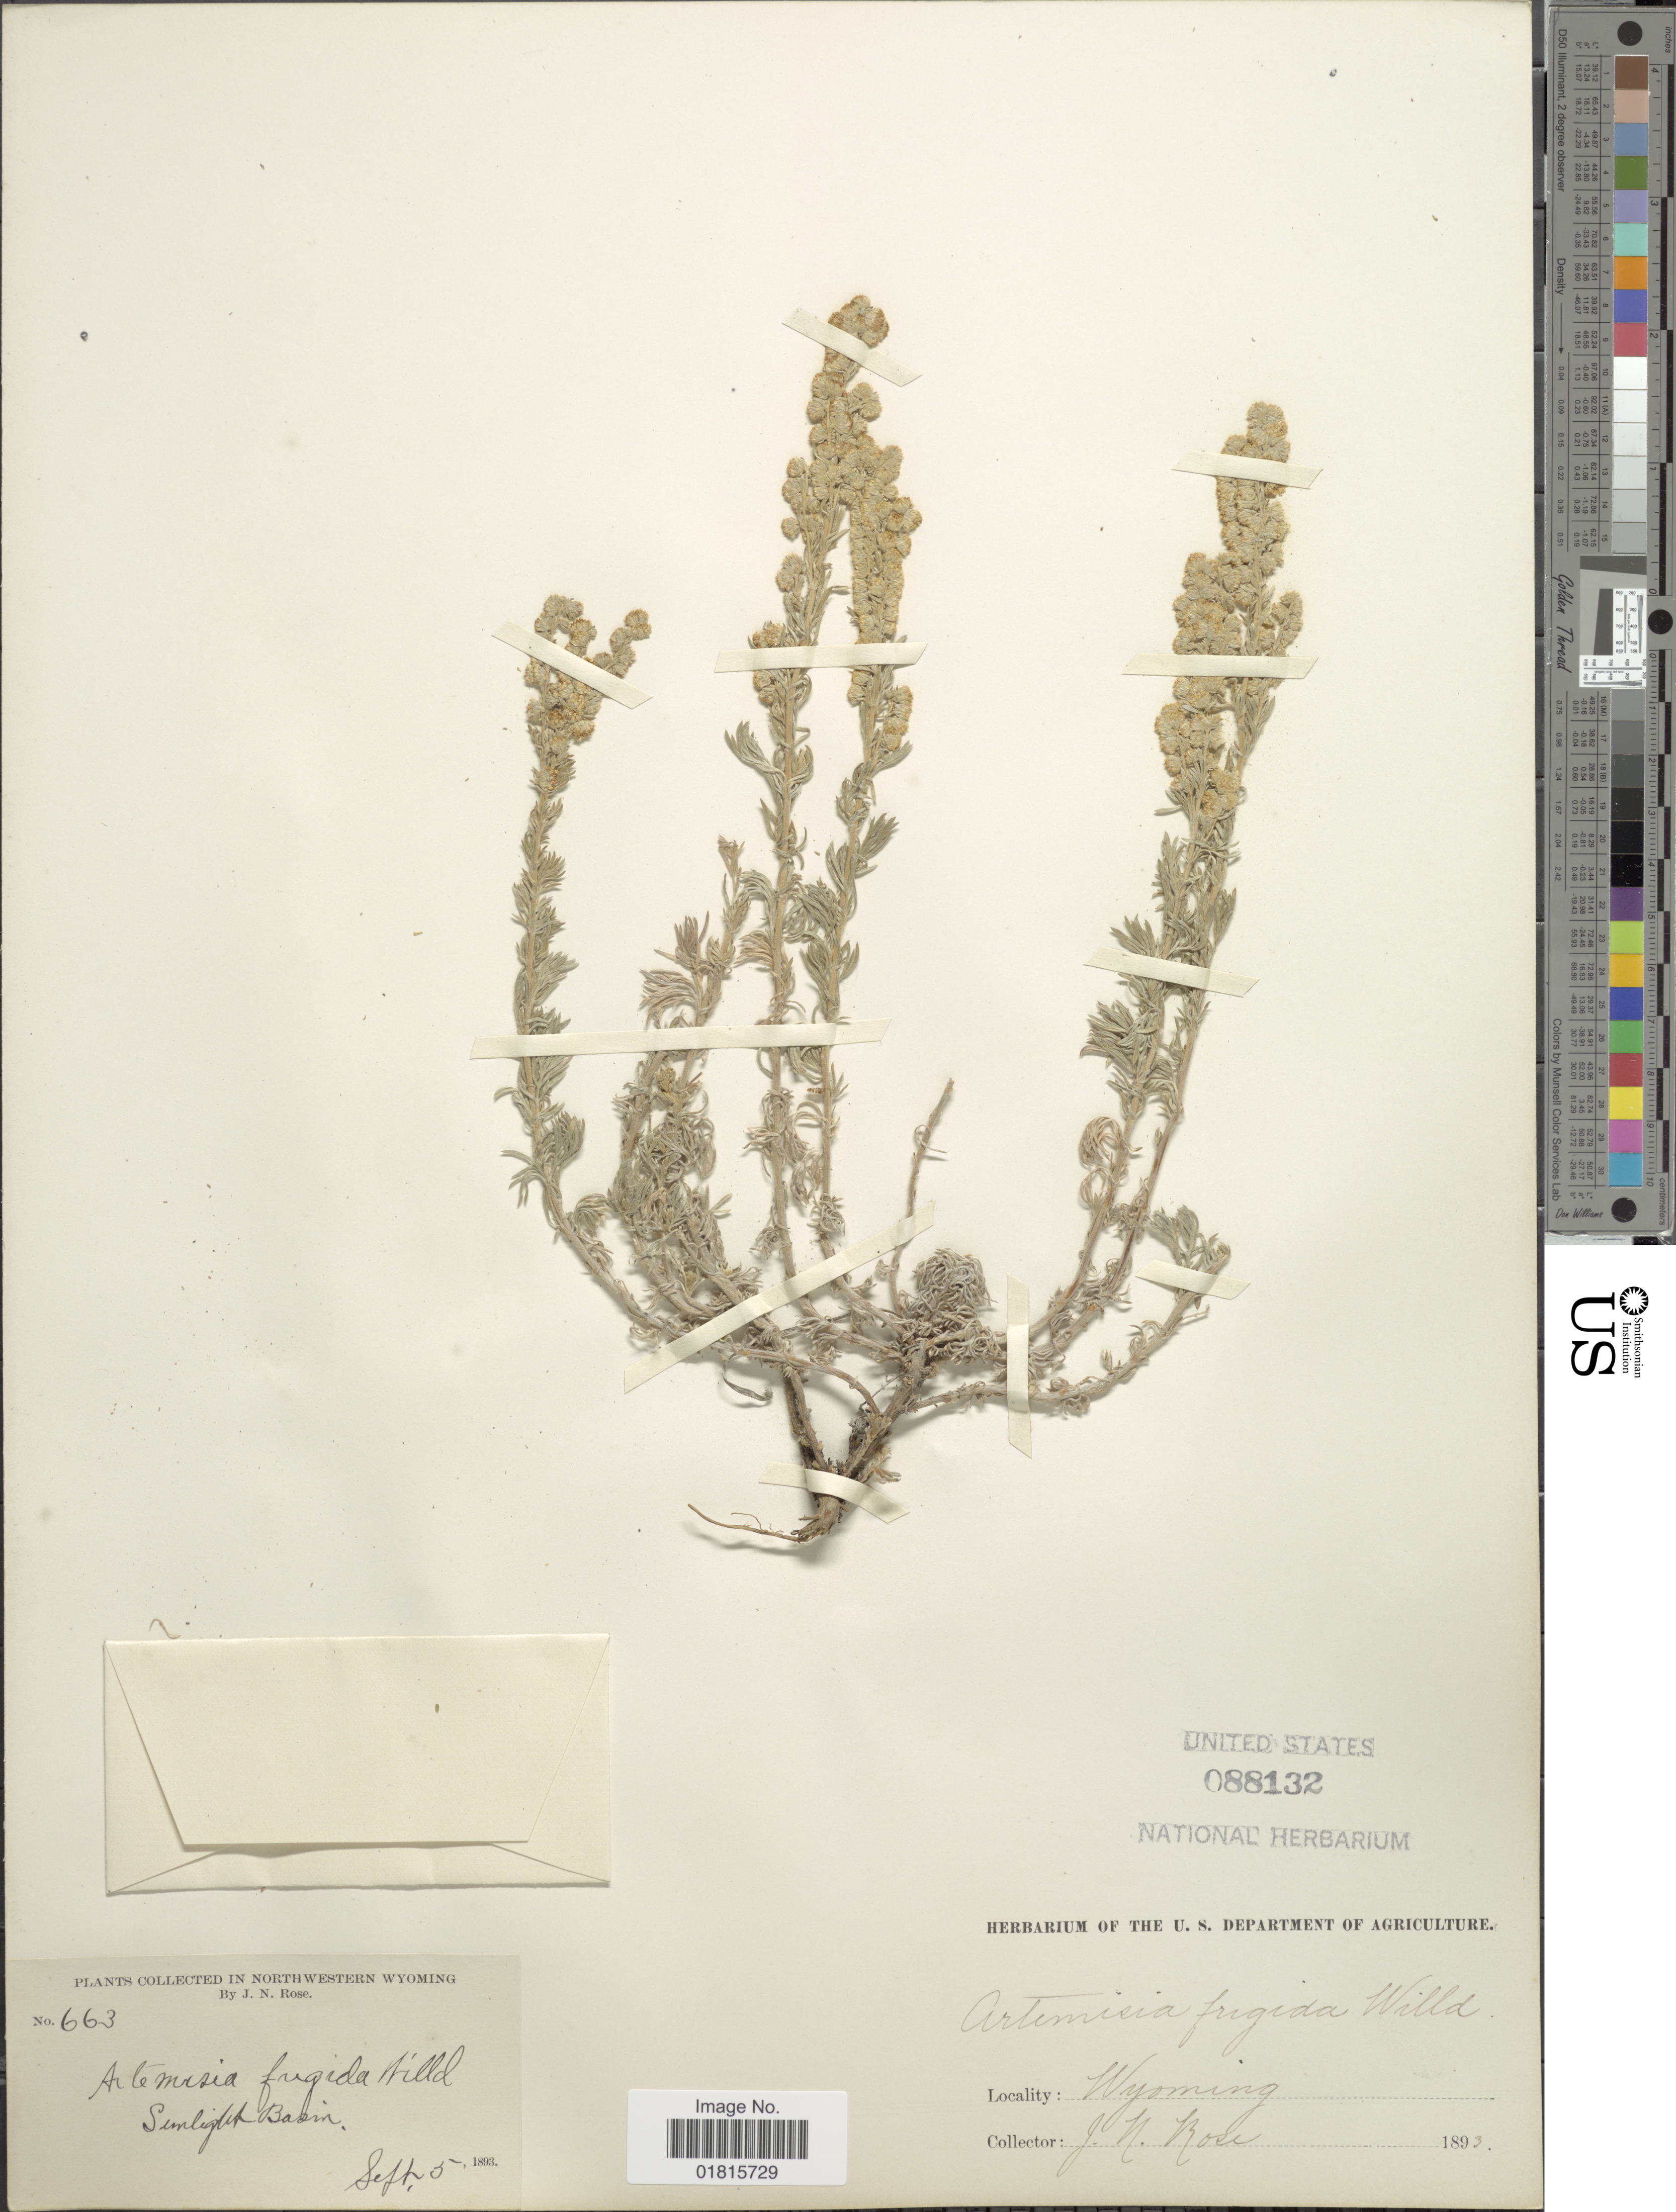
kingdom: Plantae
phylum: Tracheophyta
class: Magnoliopsida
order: Asterales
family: Asteraceae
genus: Artemisia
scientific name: Artemisia frigida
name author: Willd.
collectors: J. N. Rose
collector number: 663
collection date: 1893-09-05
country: United States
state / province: Wyoming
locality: Northwestern Wyoming, Sunlight Basin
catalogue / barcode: US 88132